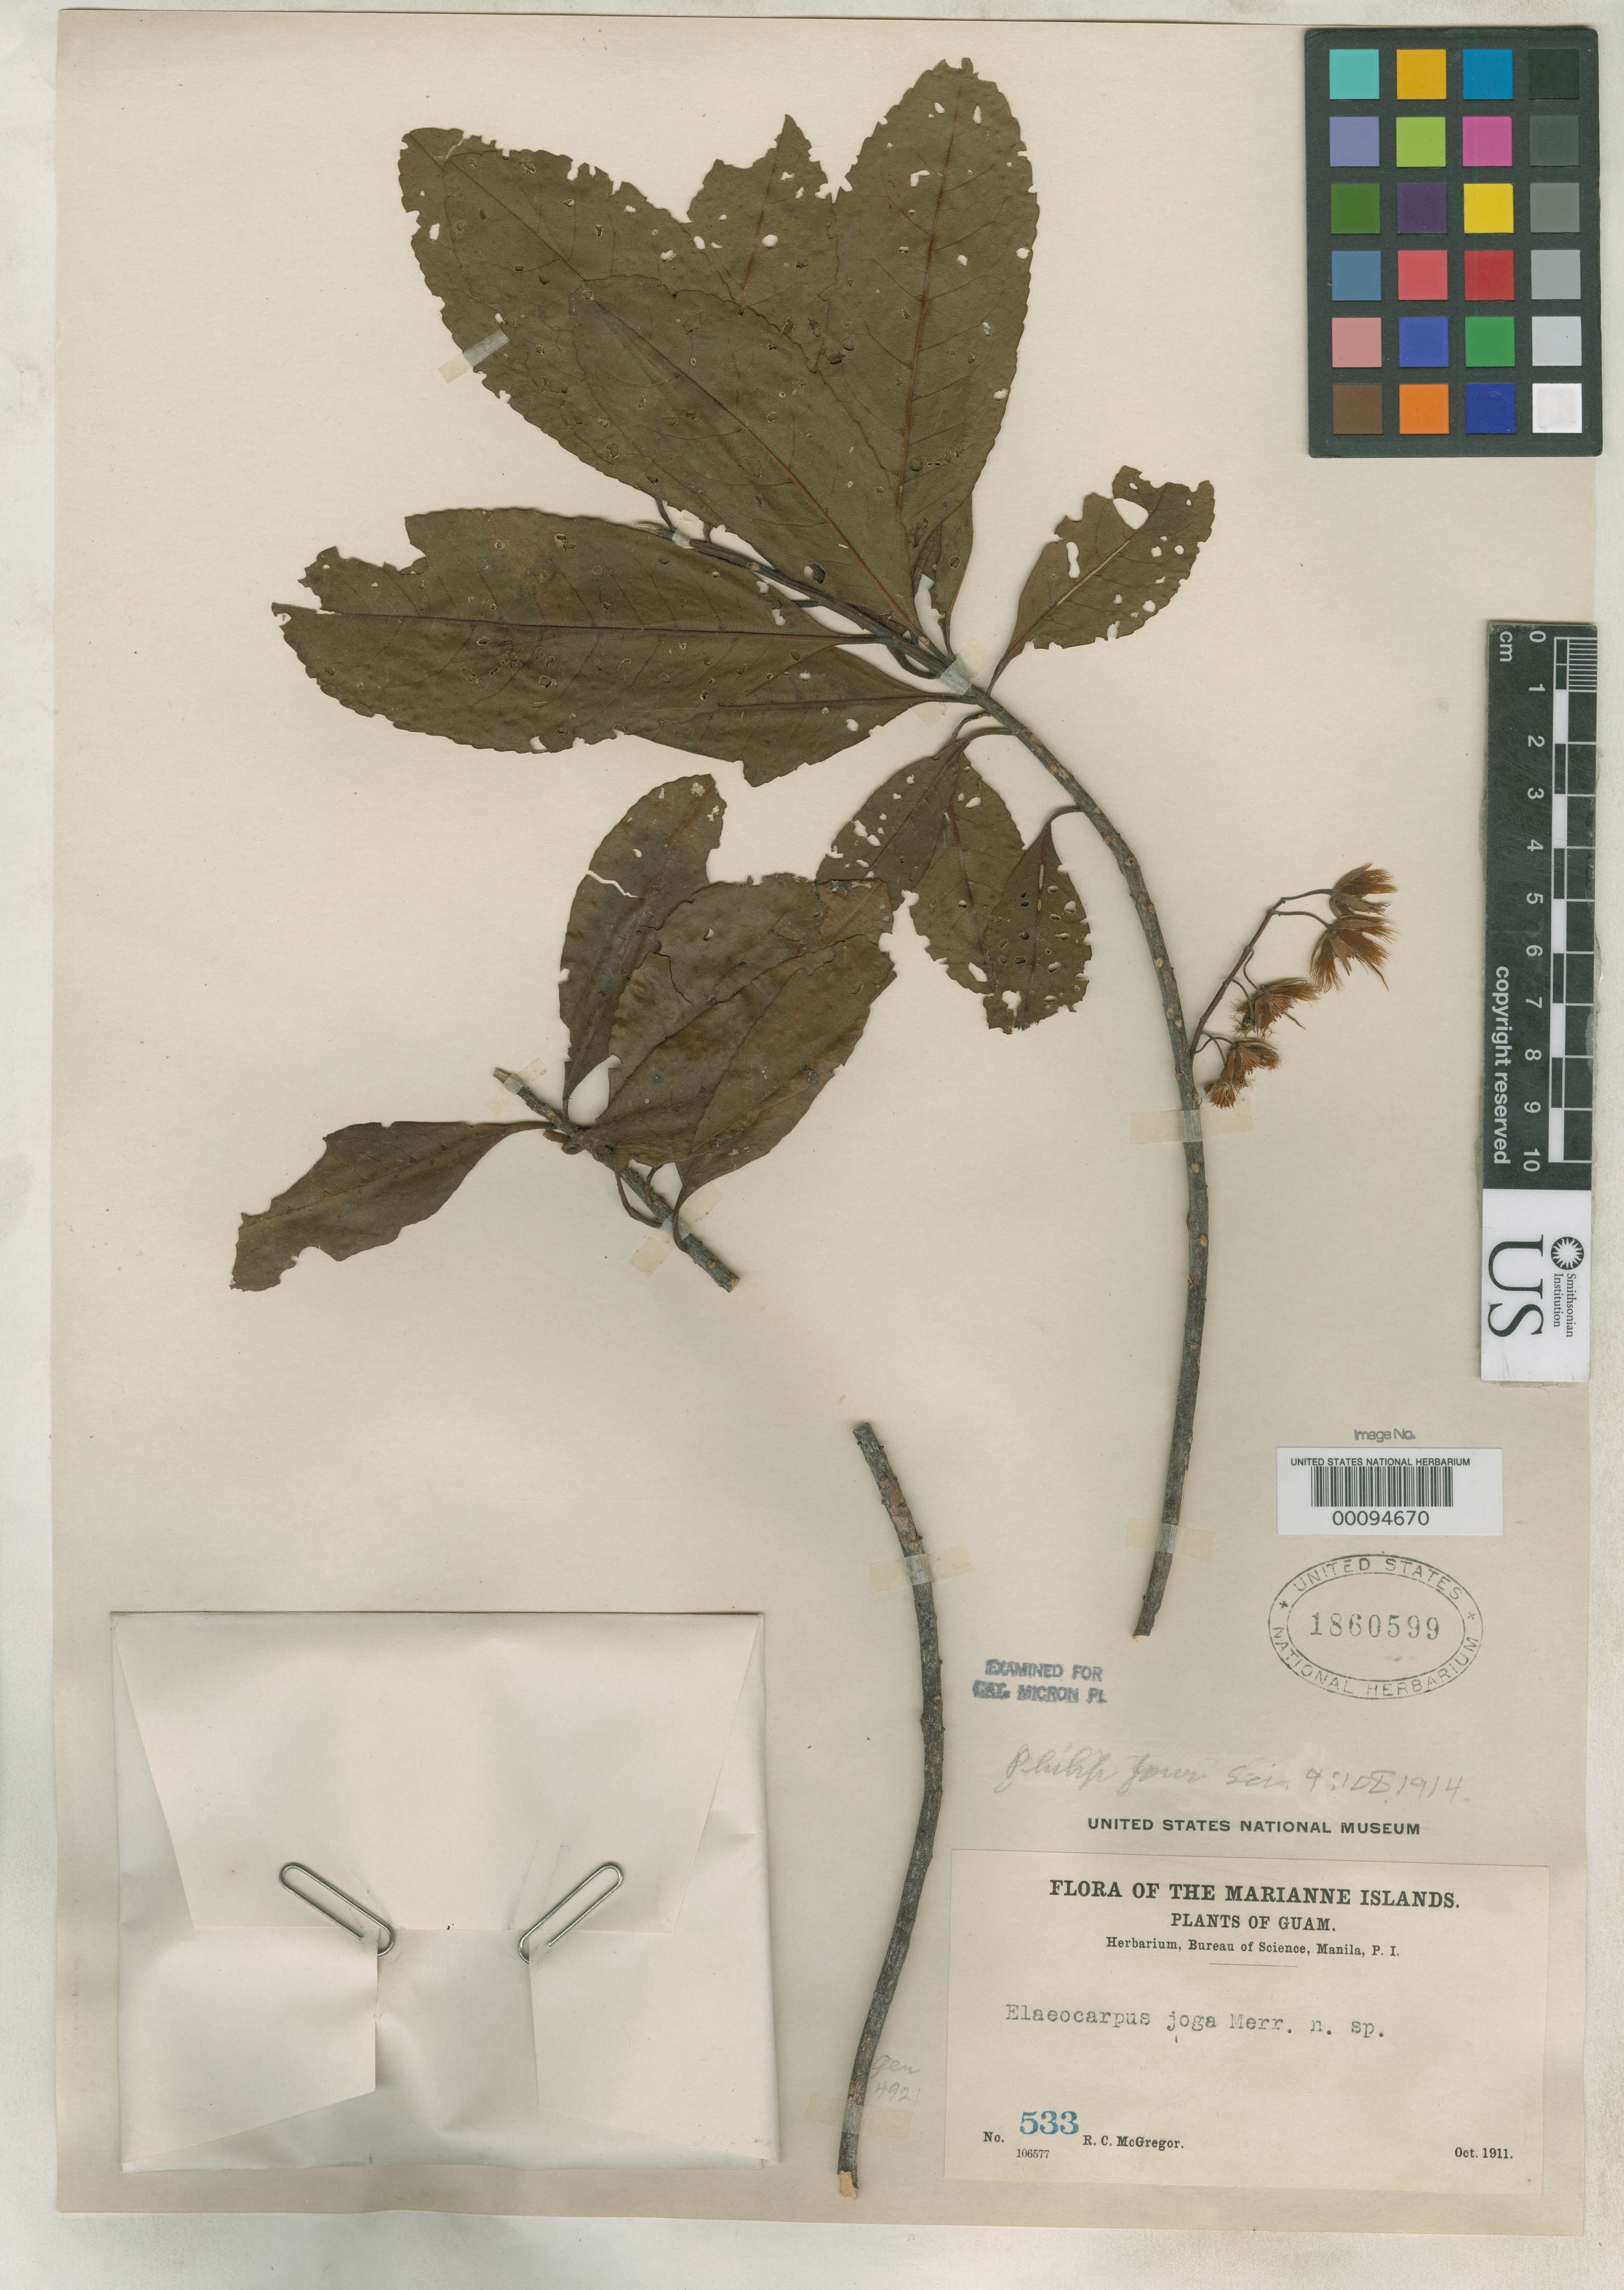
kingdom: Plantae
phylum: Tracheophyta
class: Magnoliopsida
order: Oxalidales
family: Elaeocarpaceae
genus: Elaeocarpus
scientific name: Elaeocarpus joga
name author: Merr.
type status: Isotype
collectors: R. C. McGregor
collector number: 533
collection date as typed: Oct 1911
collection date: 1911-10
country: Guam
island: Guam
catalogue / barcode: US 1860599